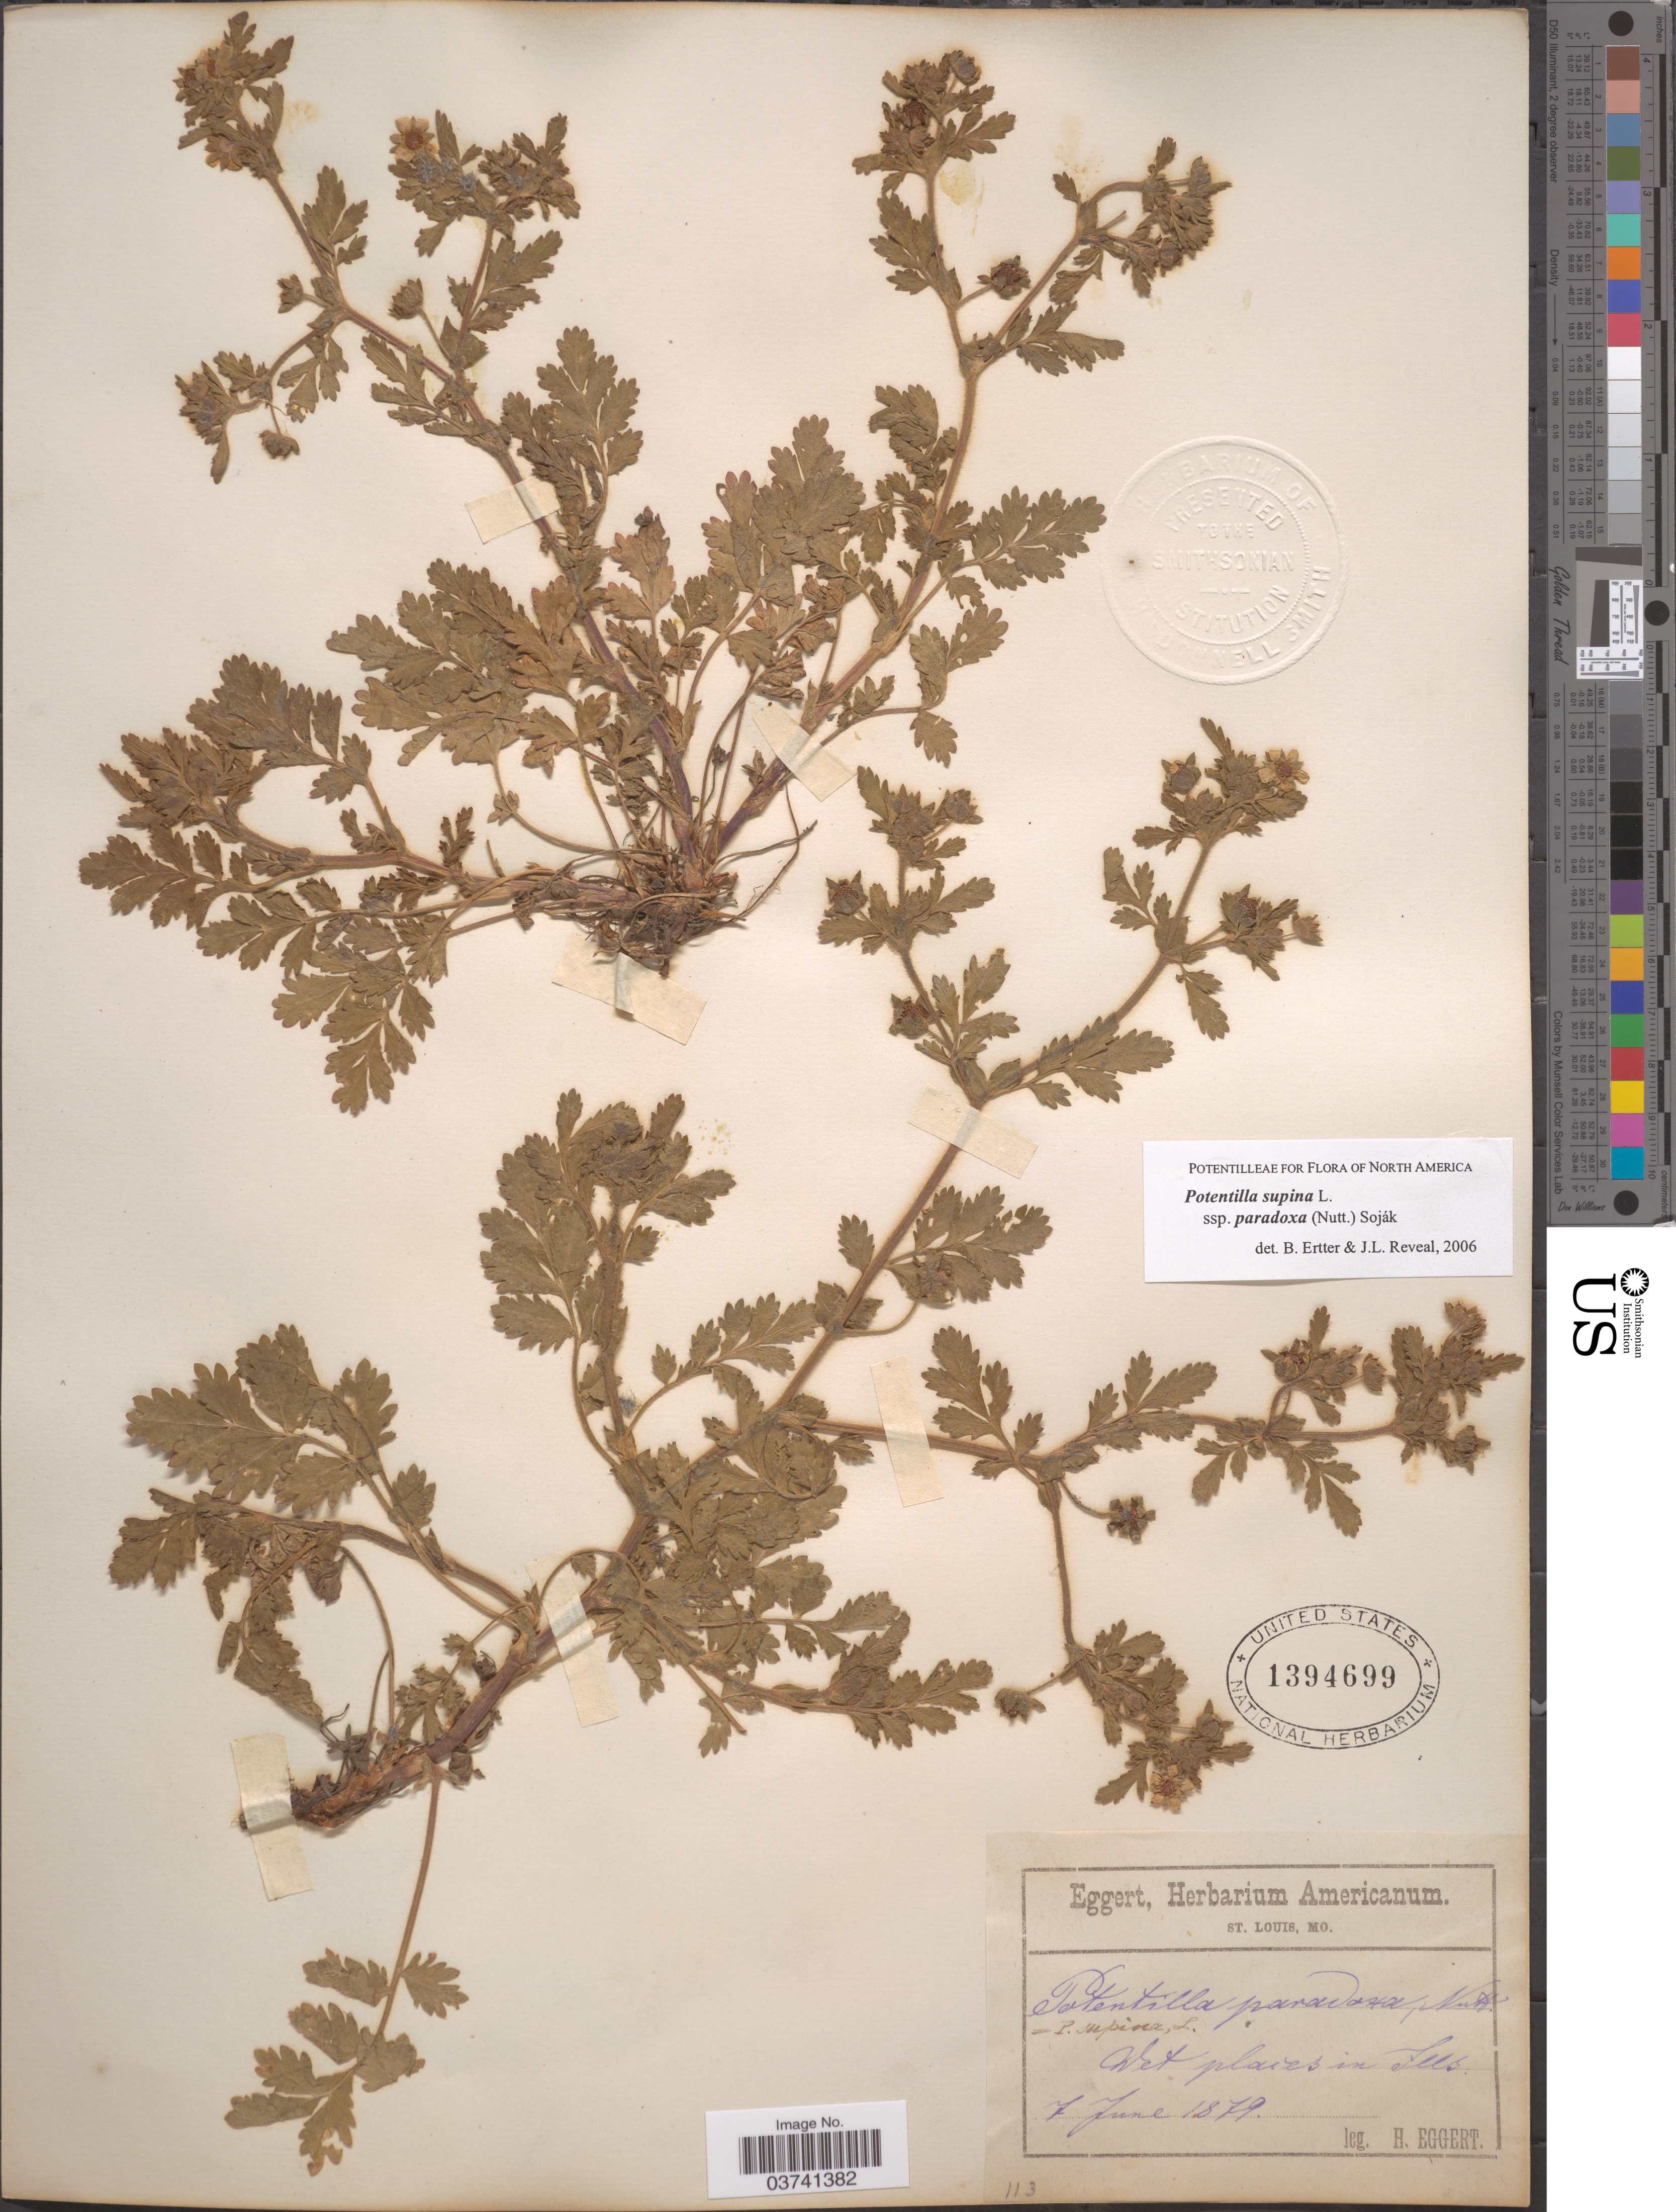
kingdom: Plantae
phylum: Tracheophyta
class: Magnoliopsida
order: Rosales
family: Rosaceae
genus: Potentilla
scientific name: Potentilla supina subsp. paradoxa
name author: (Nutt.) Soják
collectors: H. Eggert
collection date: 1879-06-07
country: United States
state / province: Illinois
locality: Wet places in Ills.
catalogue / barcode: US 1394699